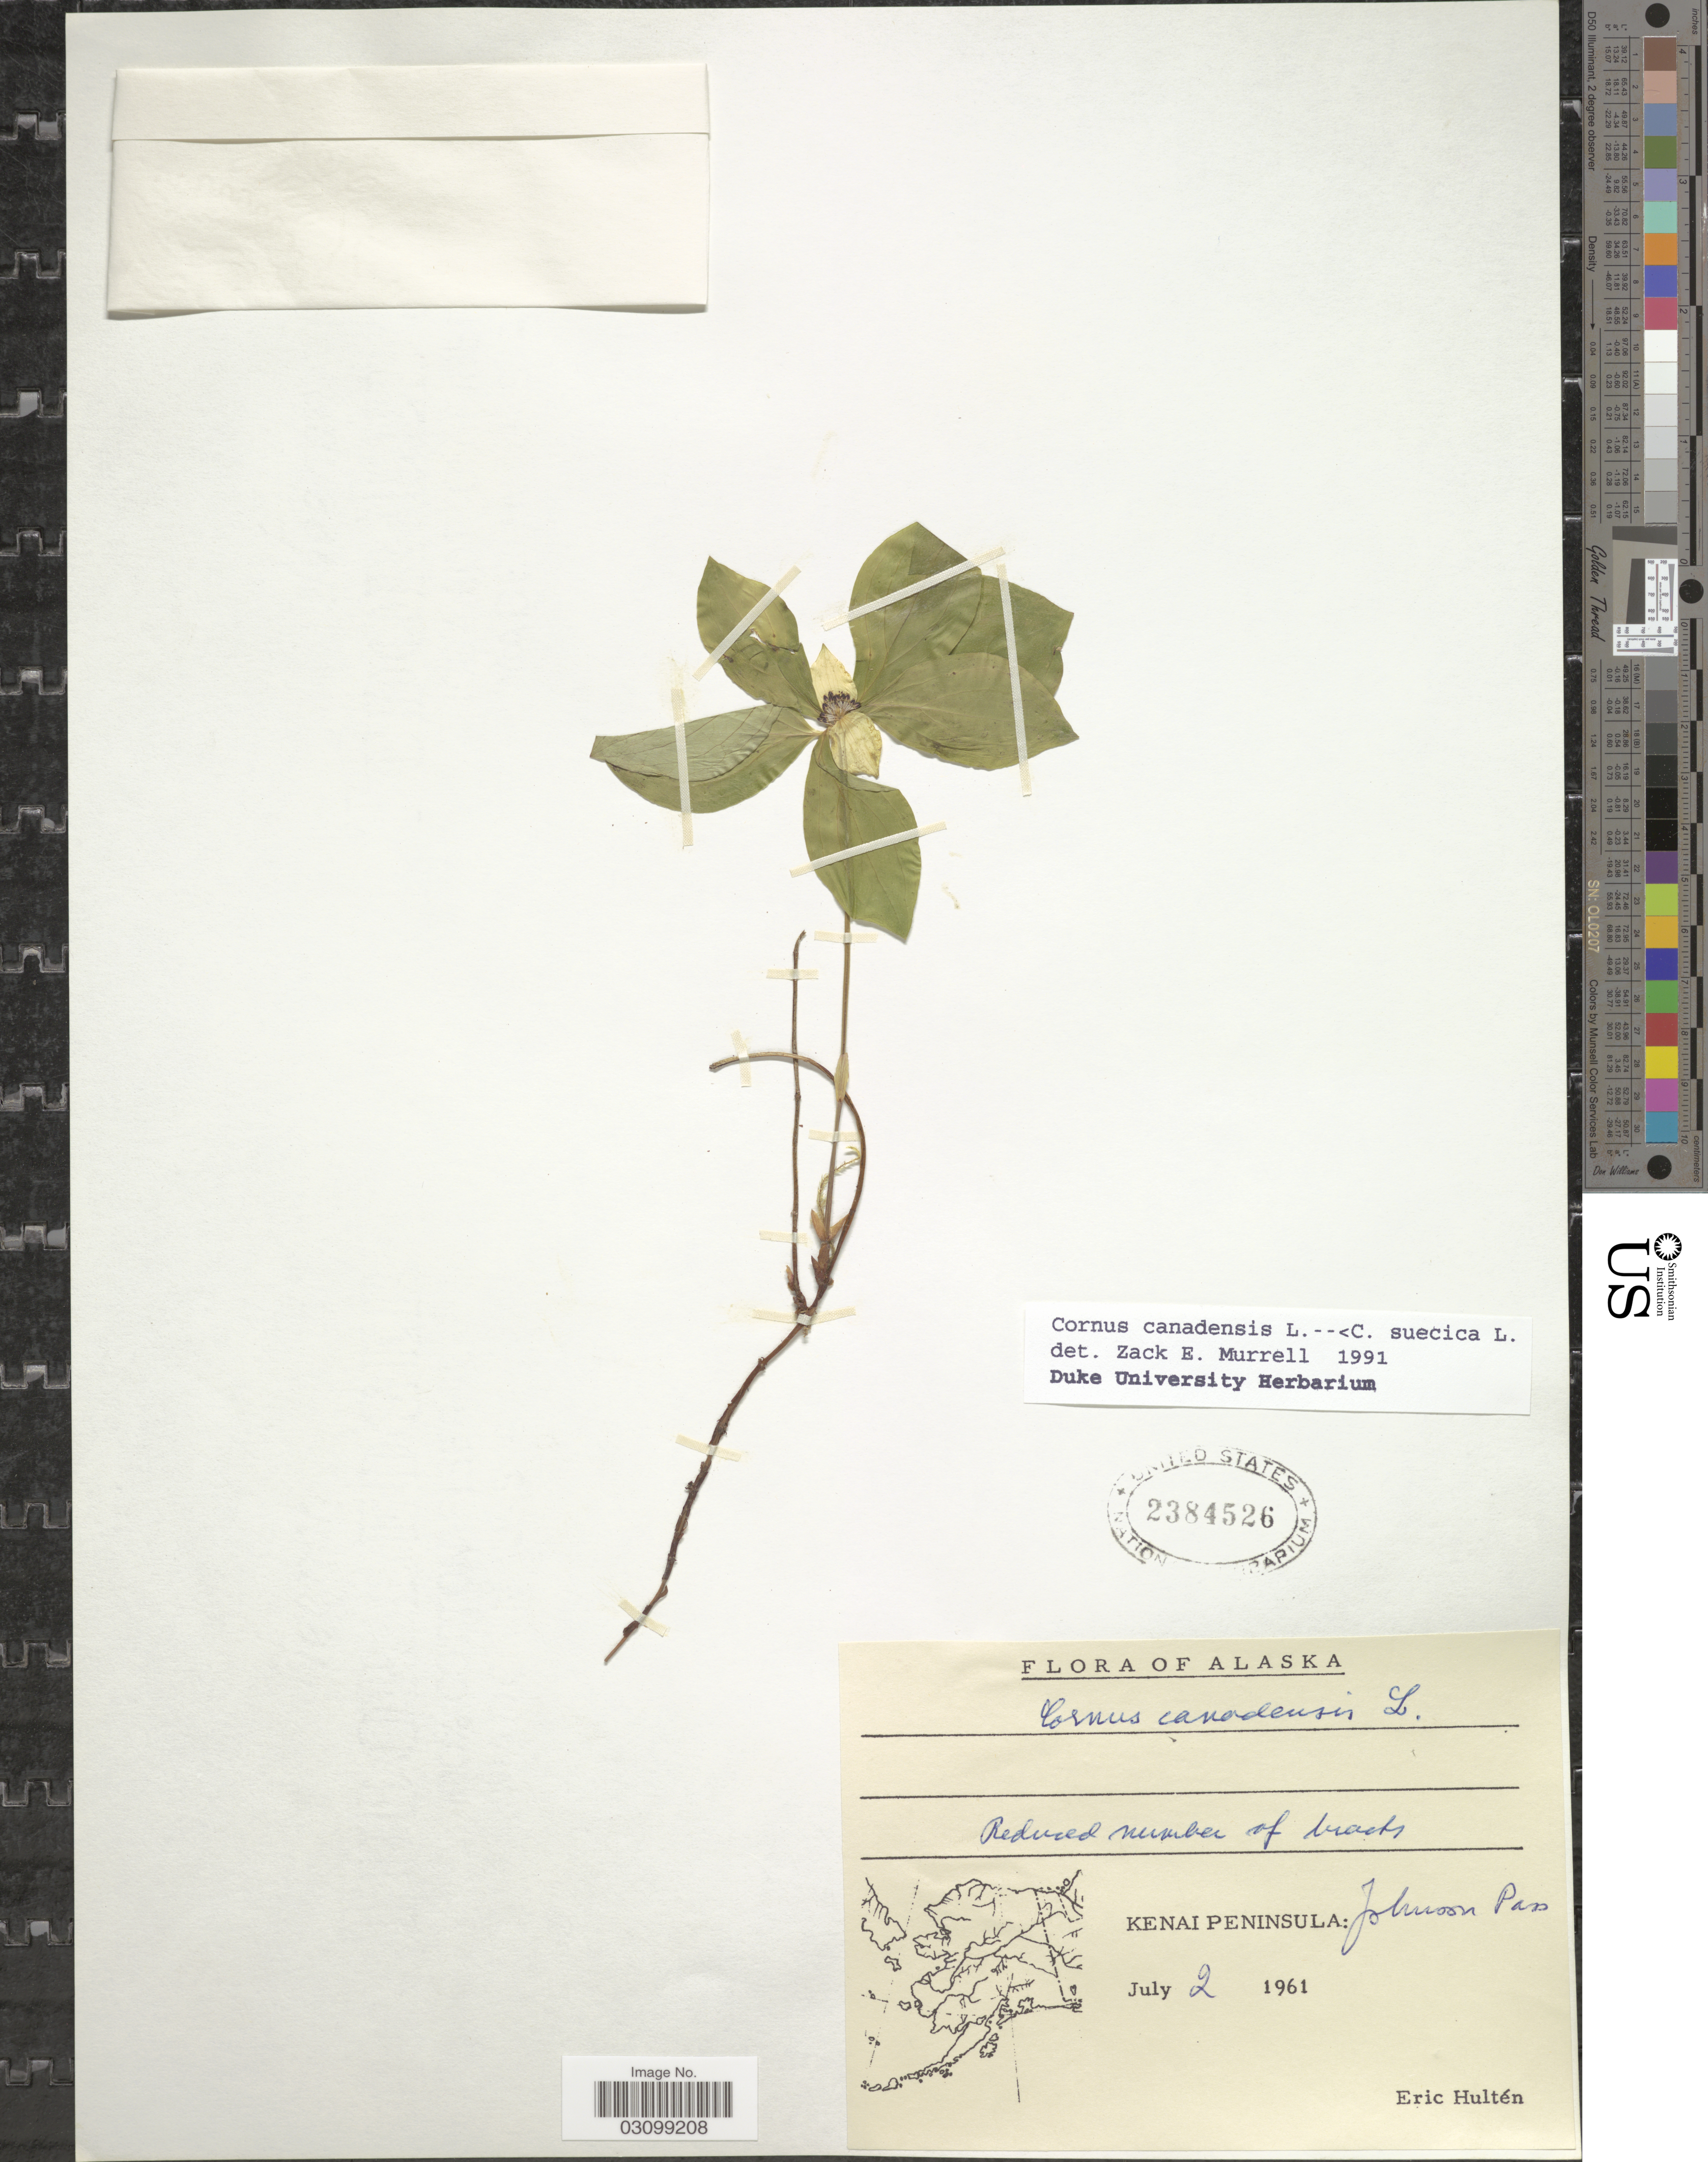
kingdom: Plantae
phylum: Tracheophyta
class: Magnoliopsida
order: Cornales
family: Cornaceae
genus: Cornus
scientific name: Cornus sp.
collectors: E. G. Hultén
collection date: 1961-07-02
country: United States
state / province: Alaska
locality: Kenai Peninsula: Johnson Pass.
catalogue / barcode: US 2384526